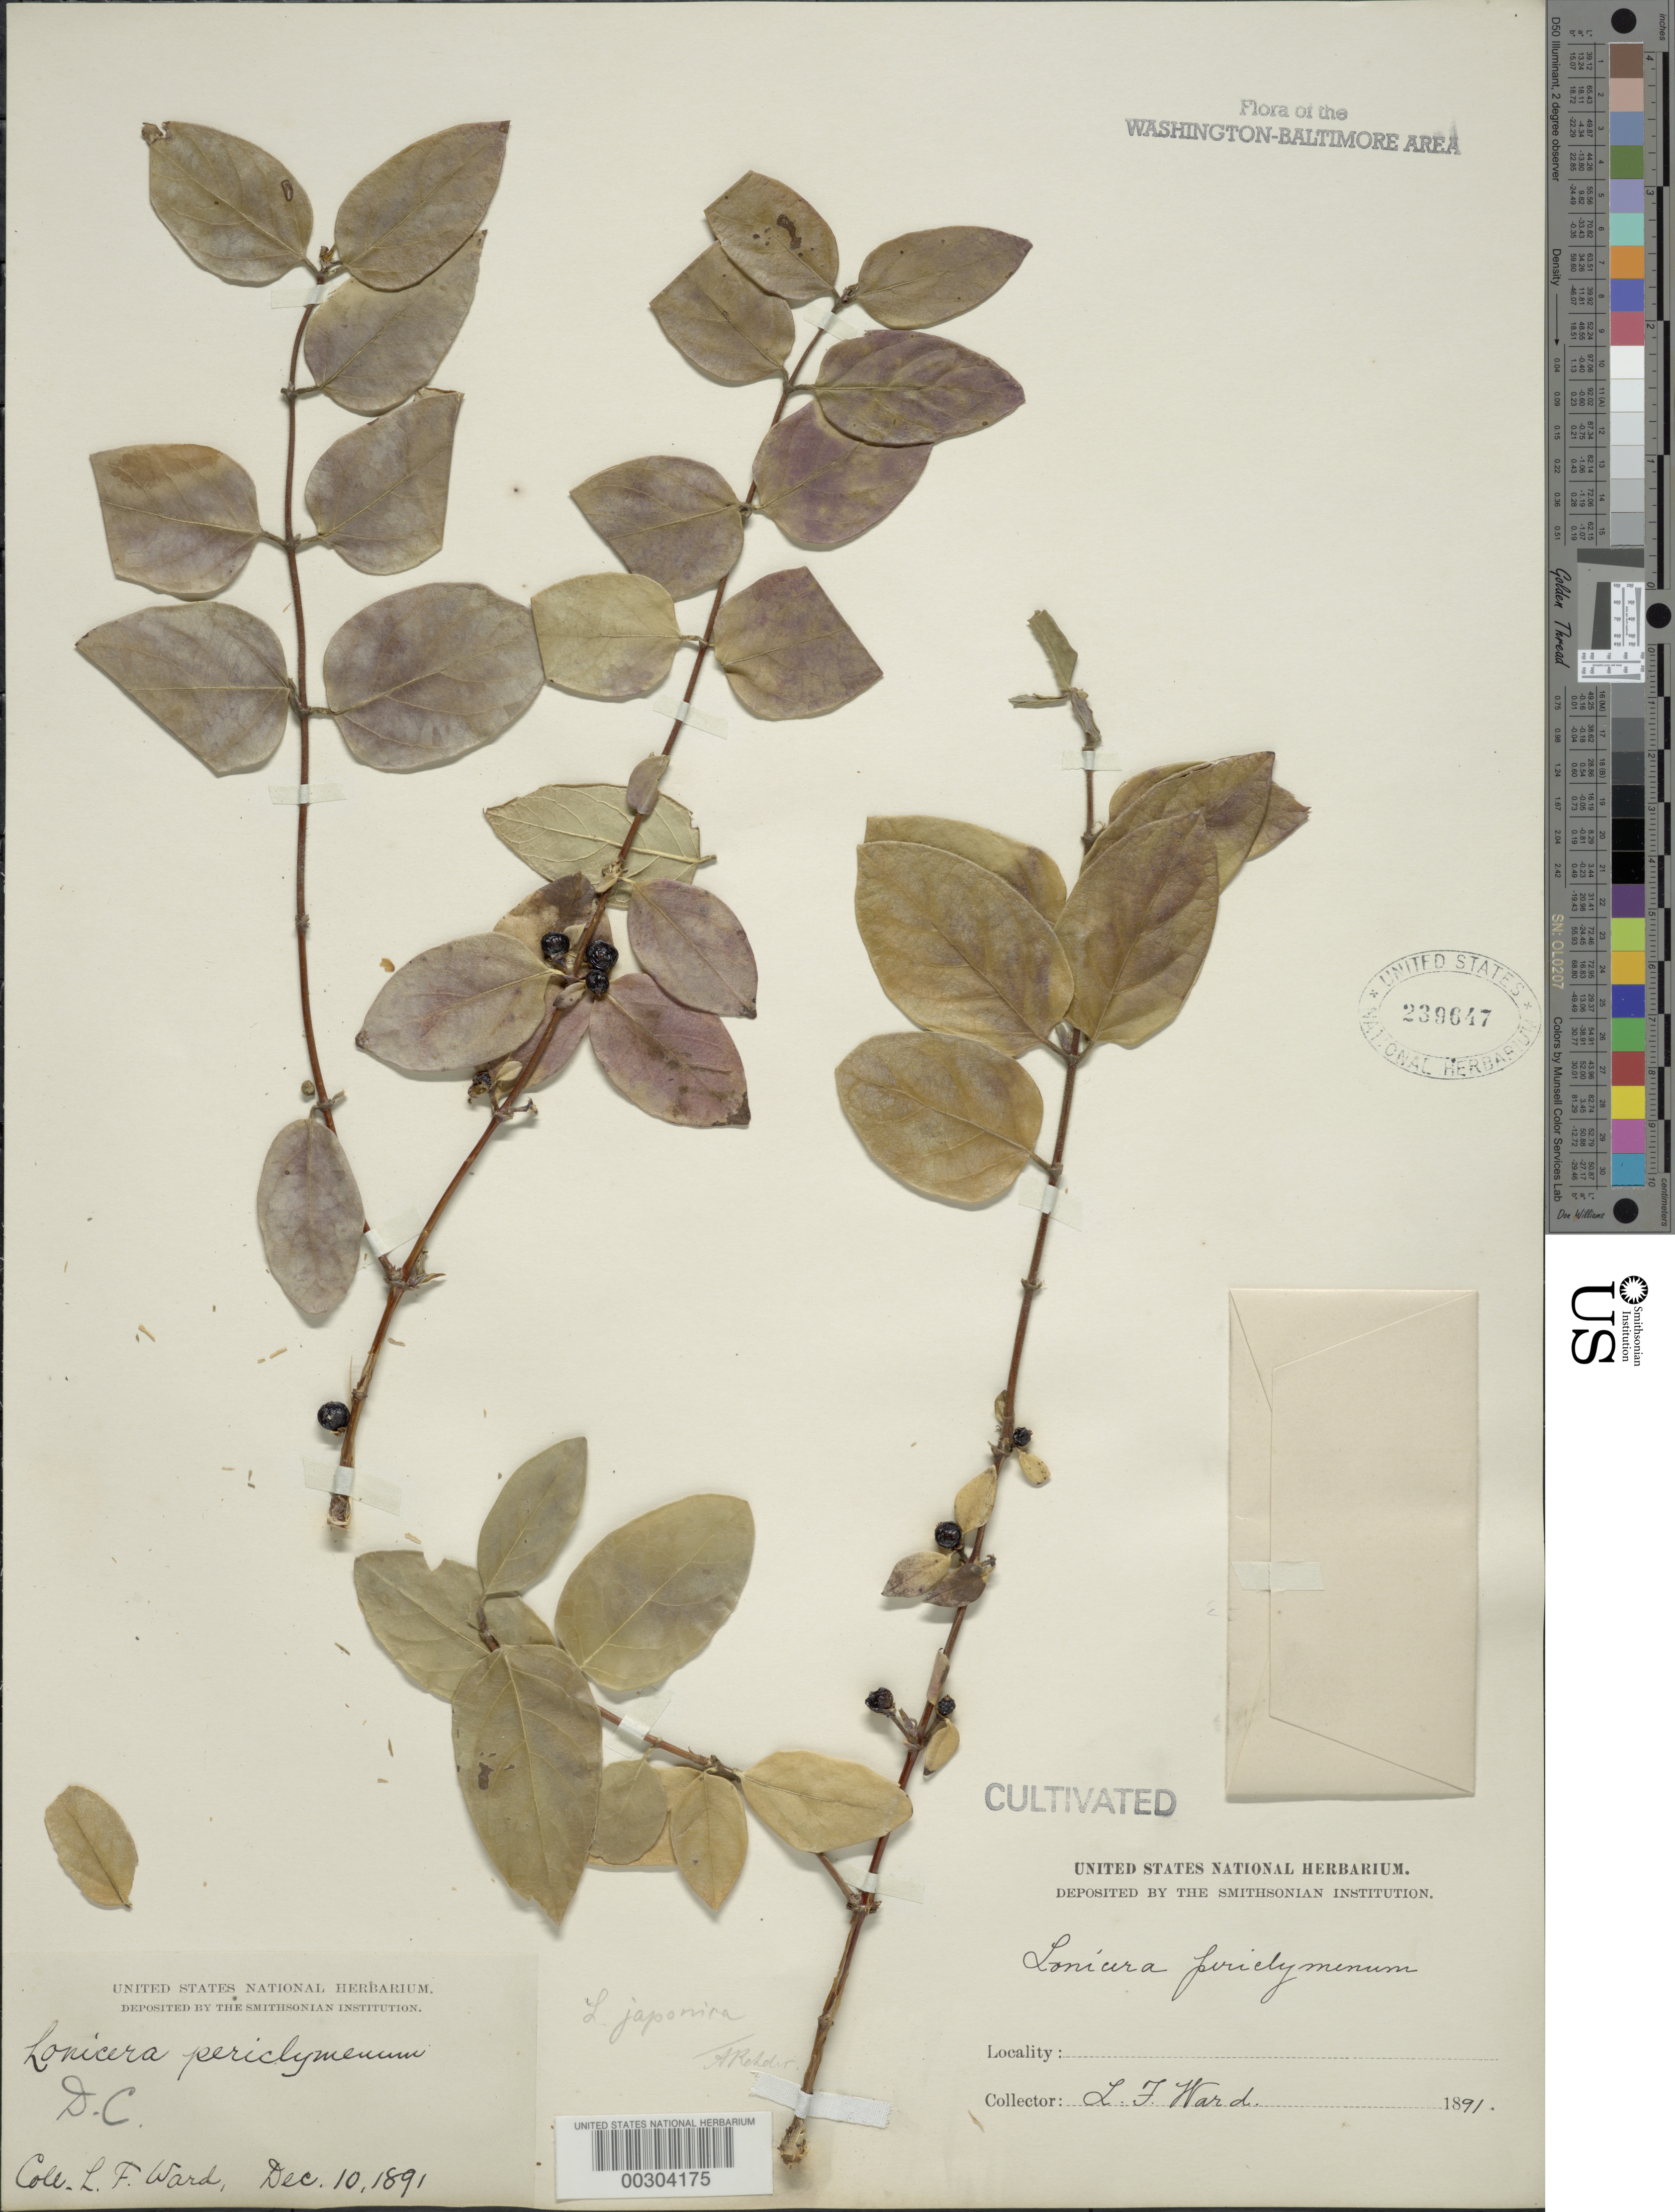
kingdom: Plantae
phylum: Tracheophyta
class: Magnoliopsida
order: Dipsacales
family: Caprifoliaceae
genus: Lonicera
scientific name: Lonicera periclymenum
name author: L.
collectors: L. F. Ward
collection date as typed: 10 Dec 1891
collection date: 1891-12-10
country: United States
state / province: District of Columbia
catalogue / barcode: US 239647